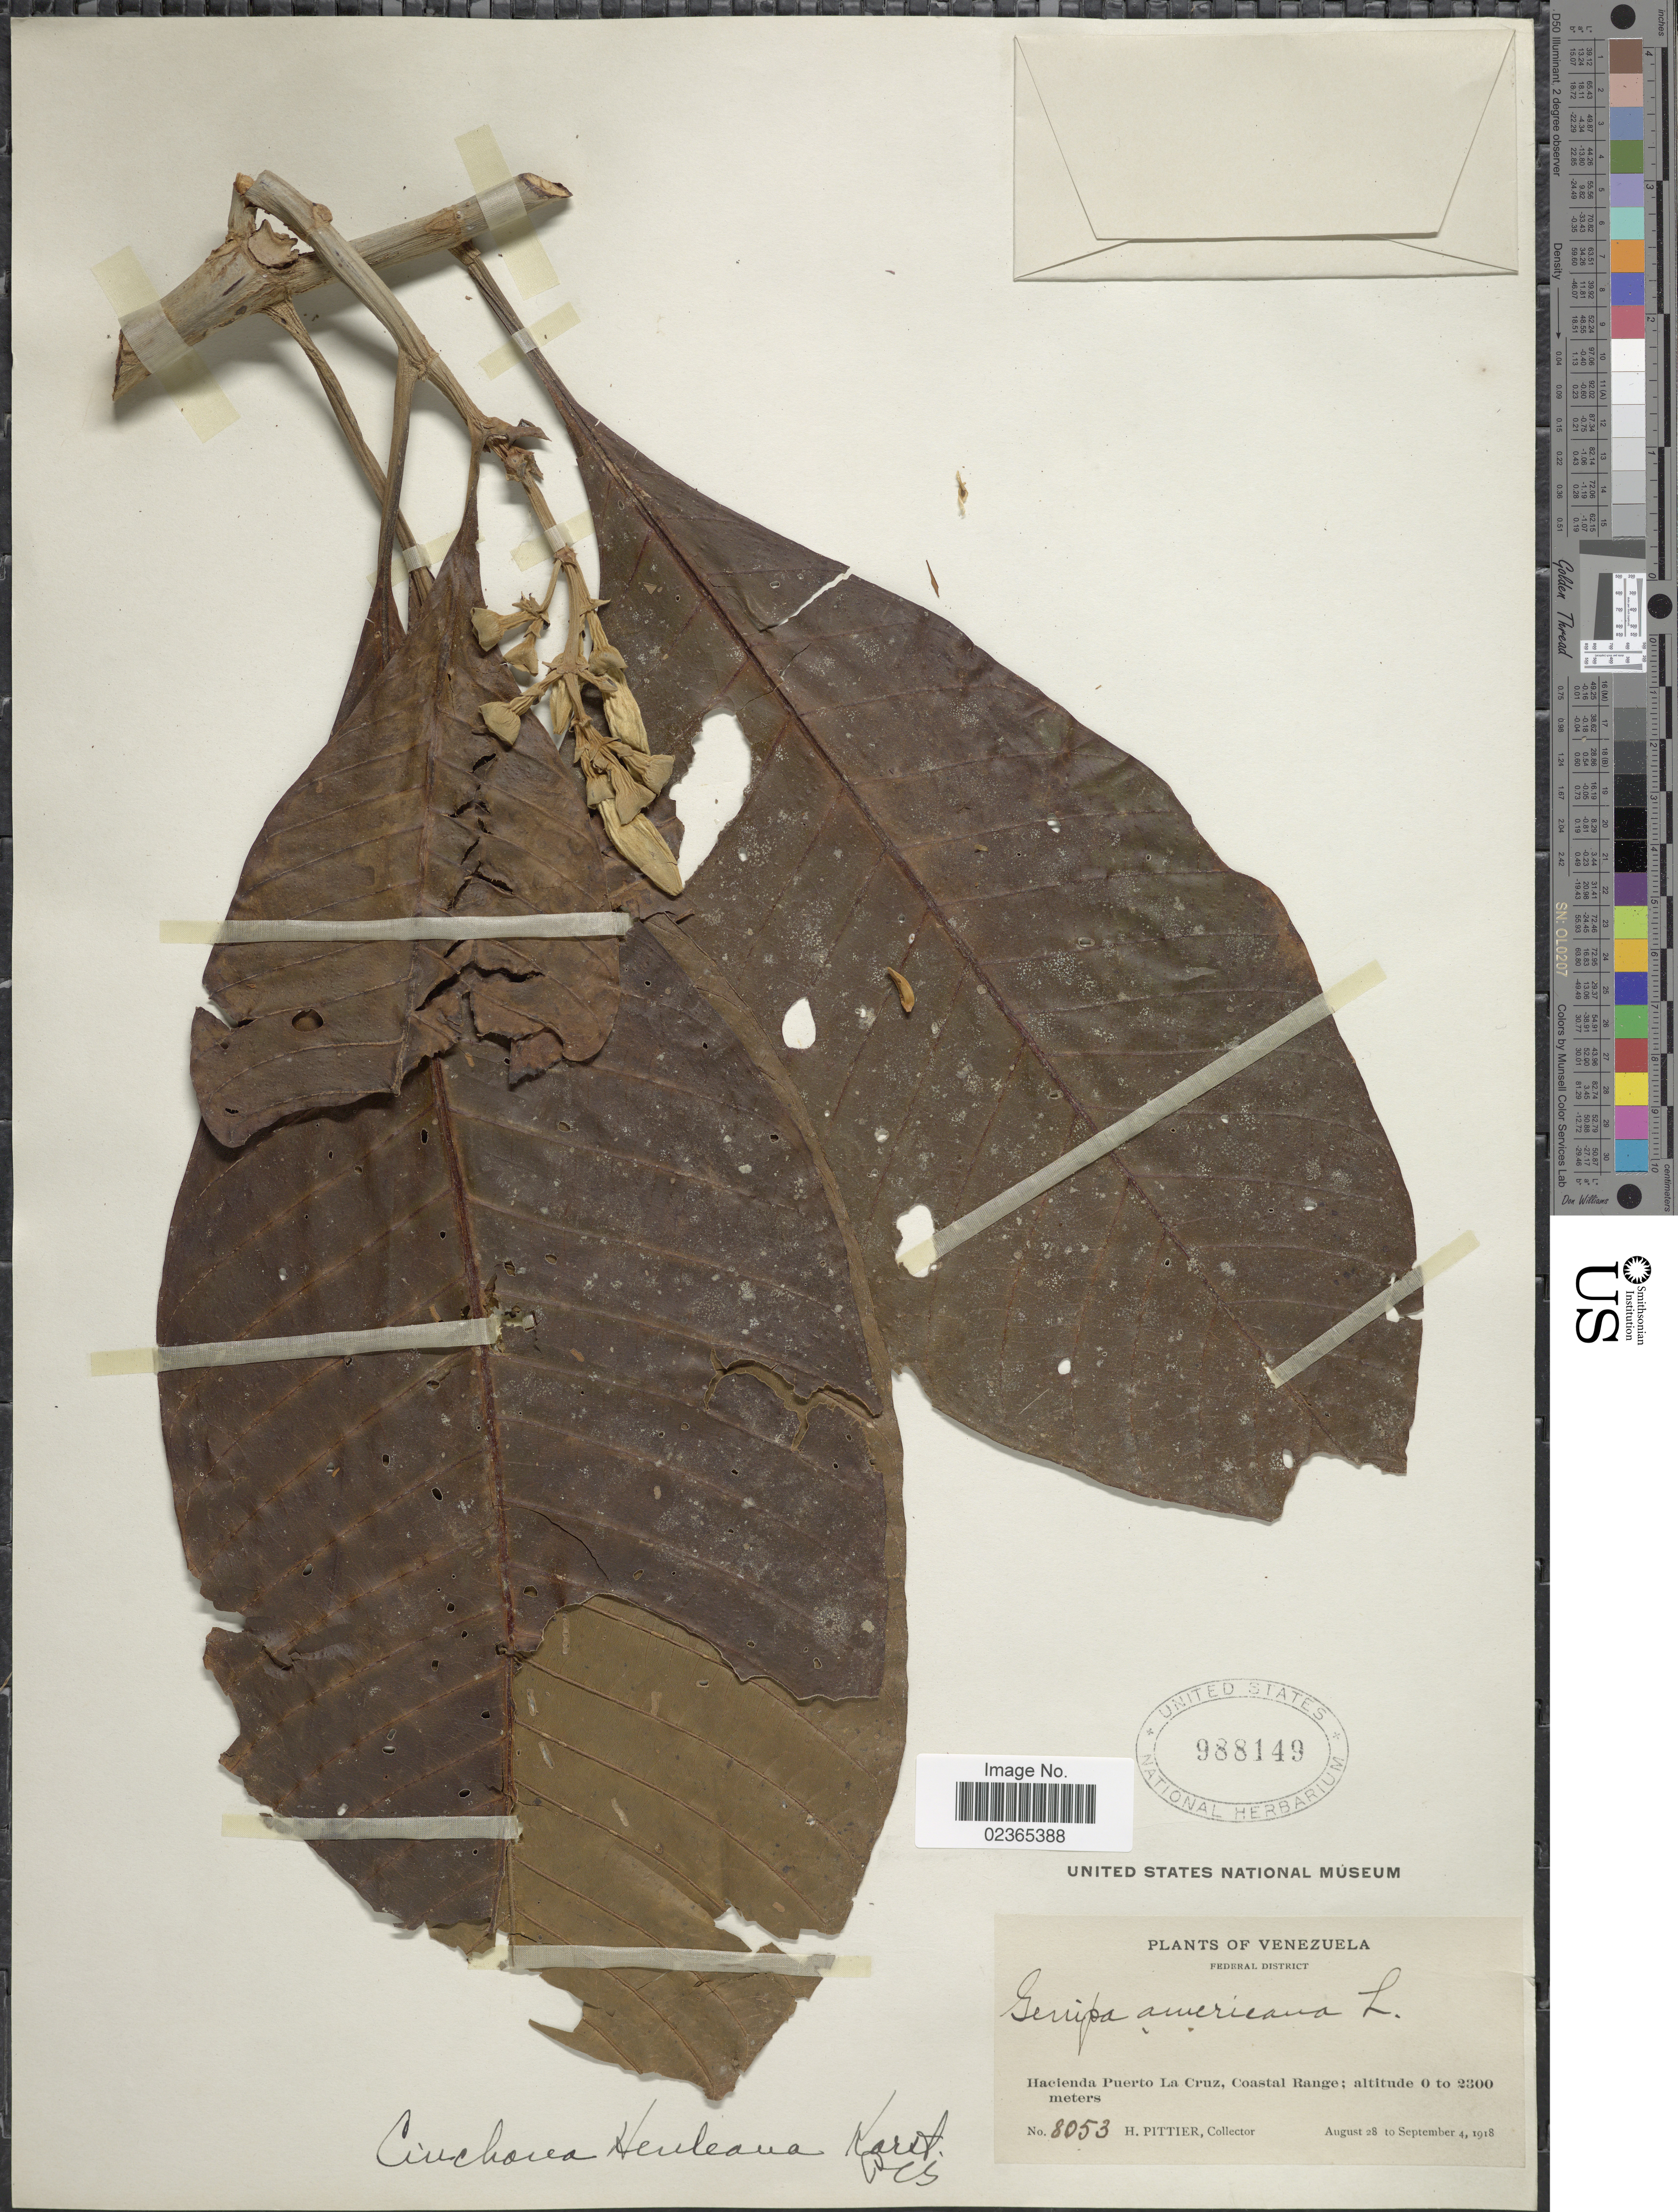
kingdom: Plantae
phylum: Tracheophyta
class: Magnoliopsida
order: Gentianales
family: Rubiaceae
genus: Ladenbergia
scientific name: Ladenbergia muzonensis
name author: (Goudot) Standl.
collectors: H. F. Pittier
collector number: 8053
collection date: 1918-08-28/1918-09-04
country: Venezuela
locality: Federal District, Hacienda Puerto La Cruz, Coastal Range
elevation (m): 0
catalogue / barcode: US 988149